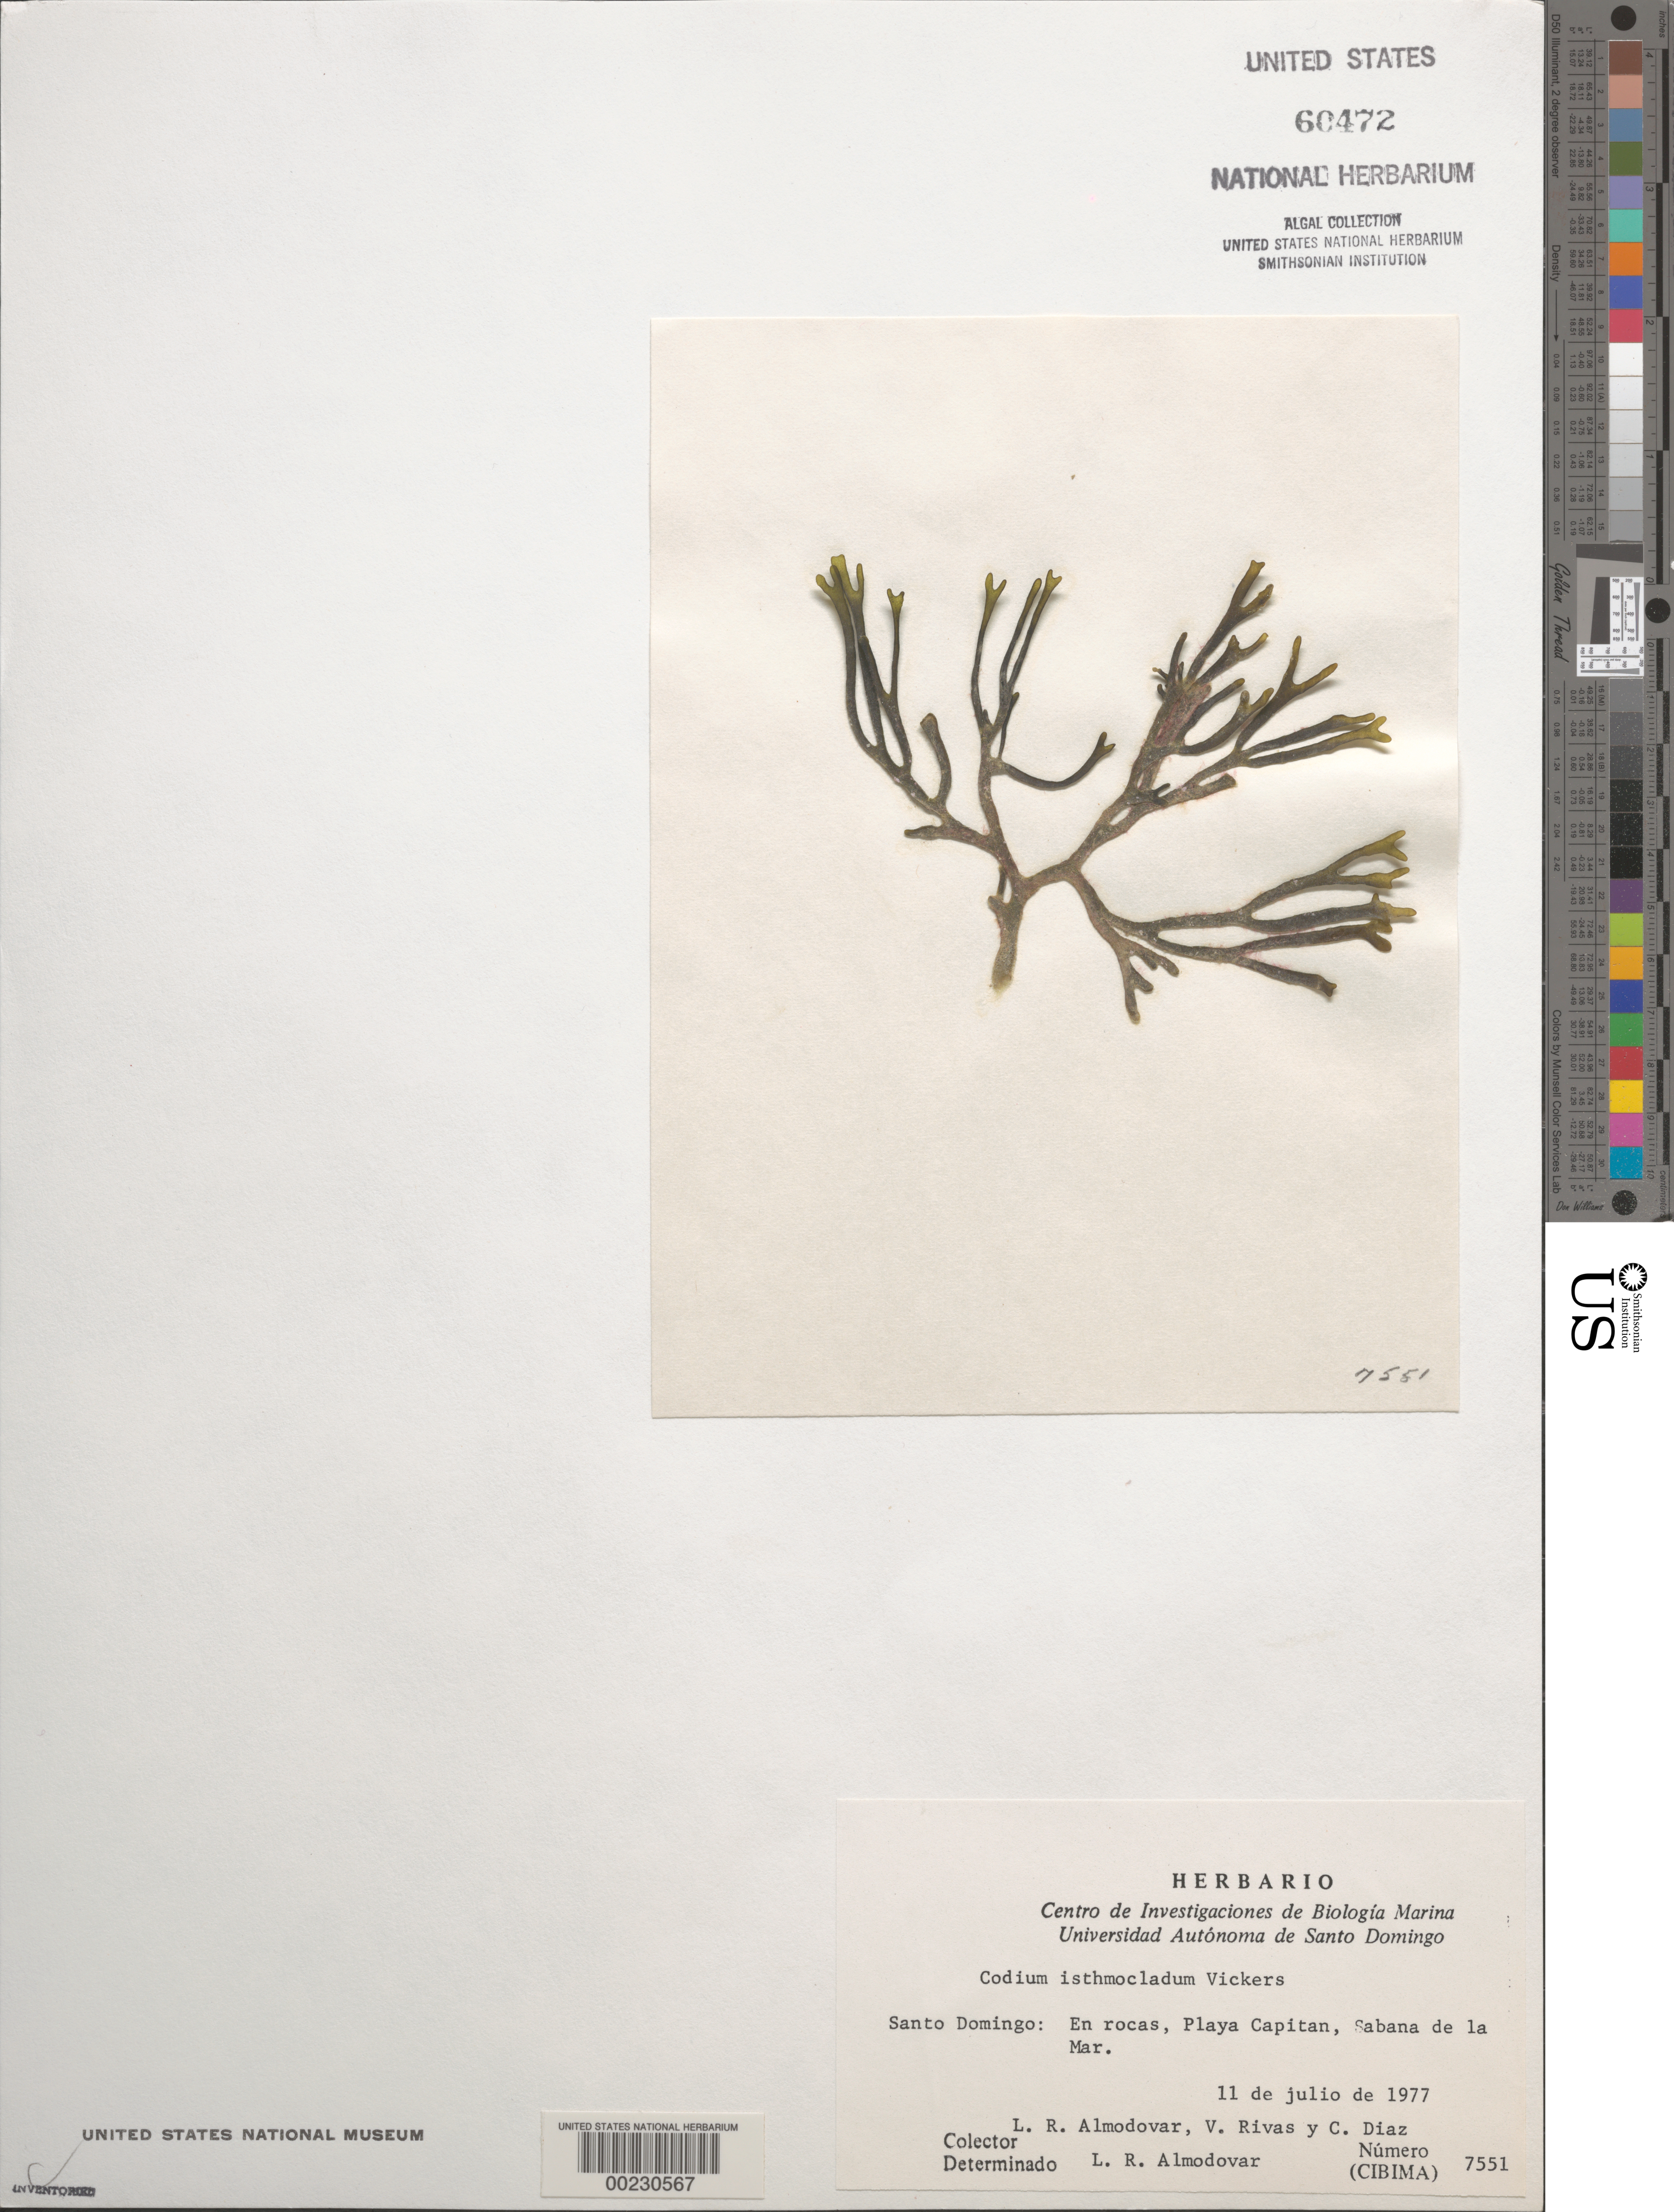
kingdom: Plantae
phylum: Chlorophyta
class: Ulvophyceae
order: Bryopsidales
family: Codiaceae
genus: Codium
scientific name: Codium isthmocladum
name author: Vickers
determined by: Almodovar, L. R.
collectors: L. Almodovar, V. Rivas & C. Díaz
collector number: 7551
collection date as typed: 11 Jul 1977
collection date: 1977-07-11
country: Dominican Republic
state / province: El Seibo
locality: Playa Capitan, Sabana de la Mar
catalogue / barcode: US 60472